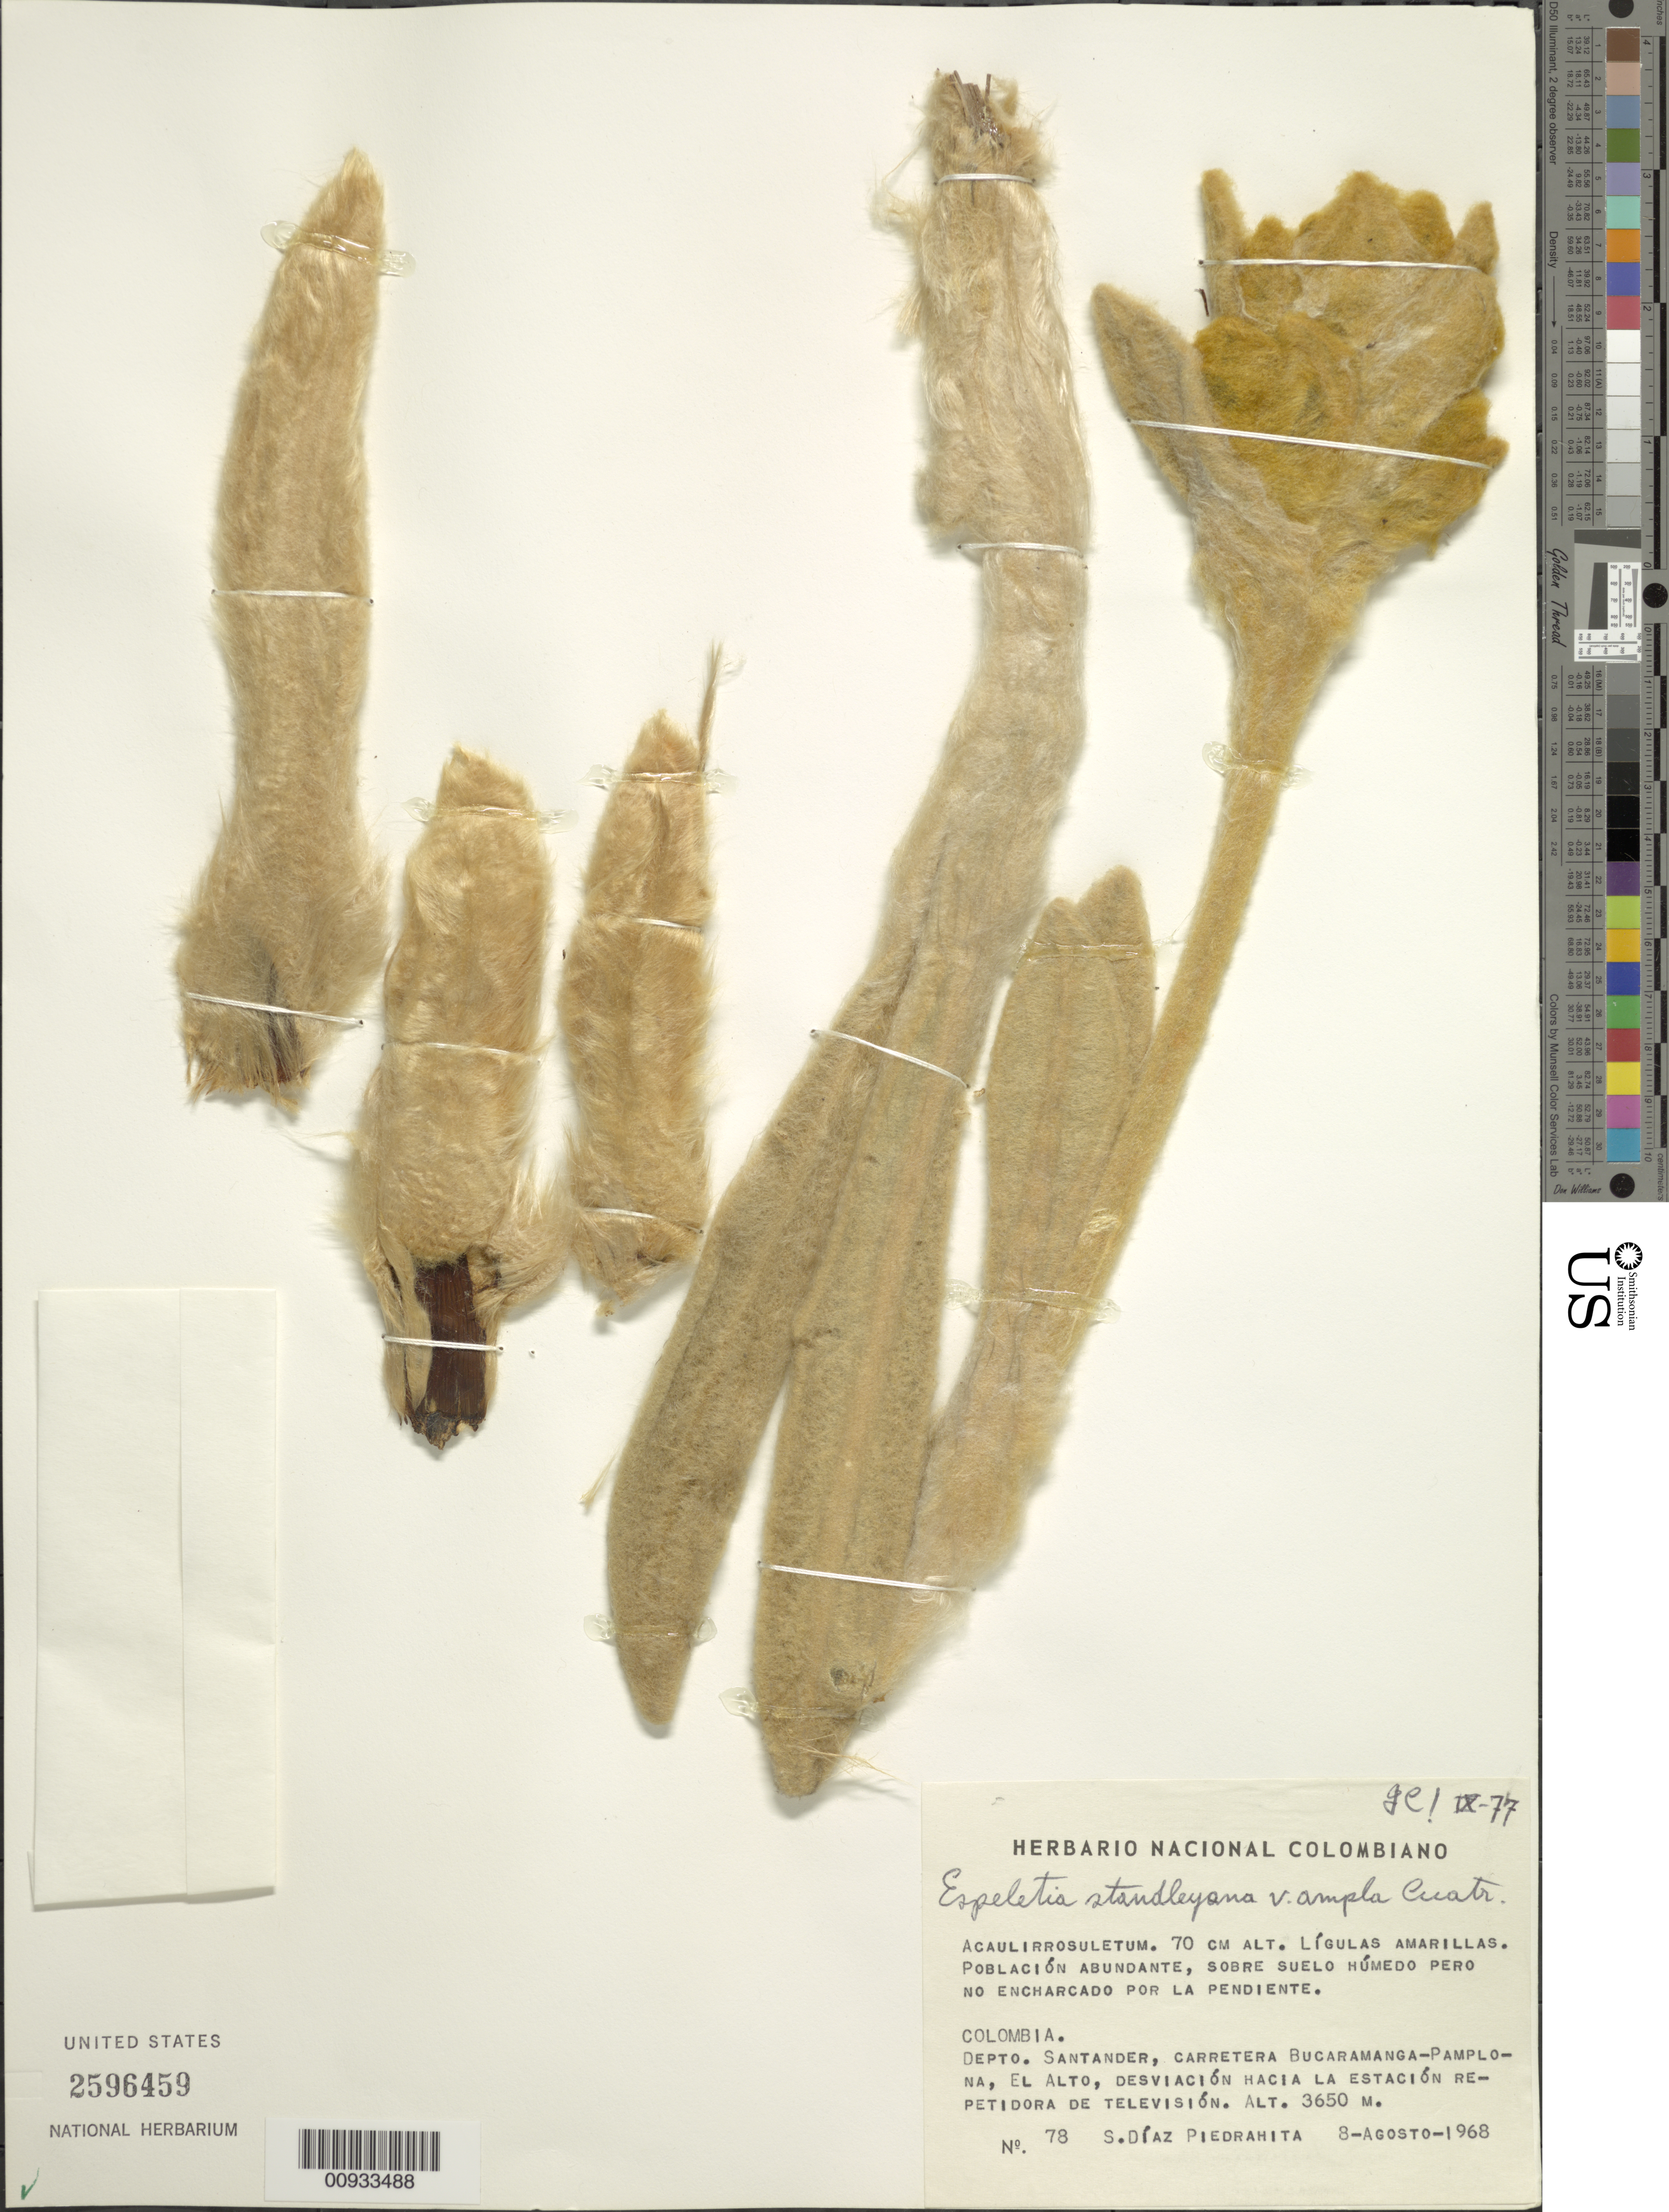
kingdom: Plantae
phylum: Tracheophyta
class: Magnoliopsida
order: Asterales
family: Asteraceae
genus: Espeletia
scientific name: Espeletia standleyana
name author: A.C. Sm.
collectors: S. Díaz Píedrahíta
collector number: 78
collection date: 1968-08-08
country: Colombia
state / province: Santander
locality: Carretera Bucaramanga-Pamplona, El Alto, Desviacion hacia la Estacion Repetidora de Television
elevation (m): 3650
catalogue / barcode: US 2596459